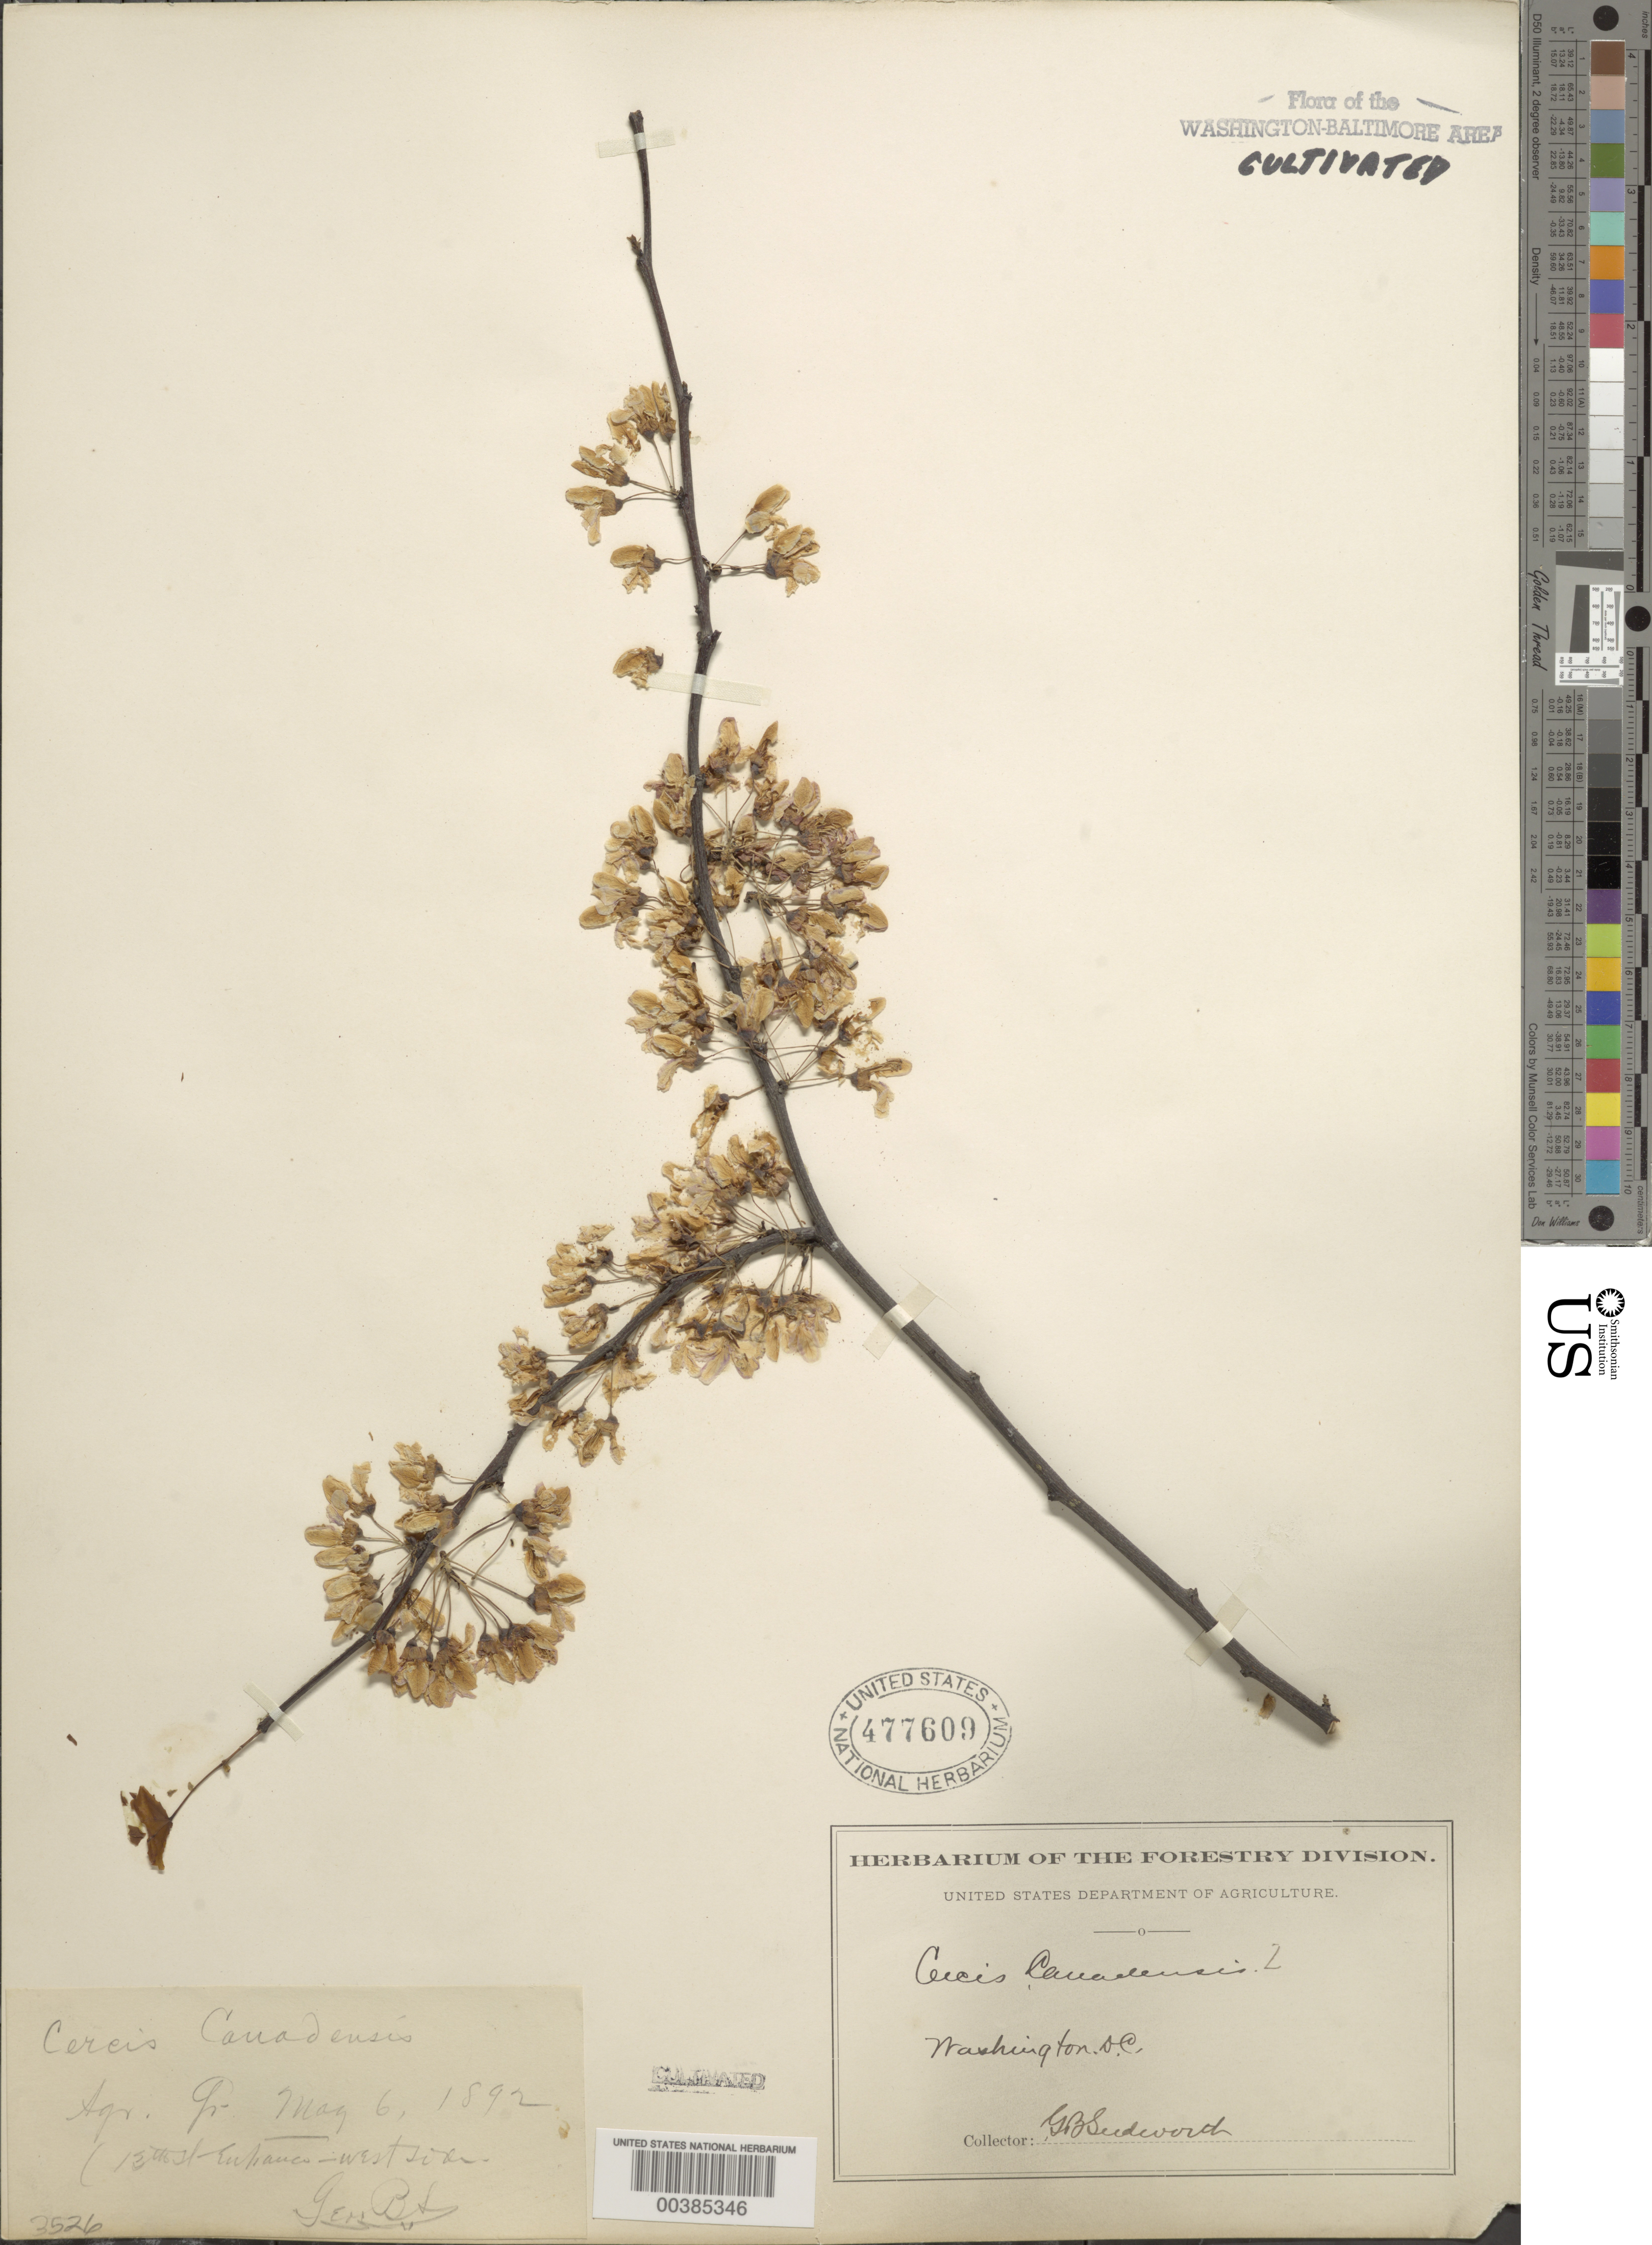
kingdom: Plantae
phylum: Tracheophyta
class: Magnoliopsida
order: Fabales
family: Fabaceae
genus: Cercis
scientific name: Cercis canadensis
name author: L.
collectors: G. B. Sudworth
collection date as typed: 06 May 1892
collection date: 1892-05-06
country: United States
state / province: District of Columbia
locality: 13th Street, Agricultural Gardens, Washington DC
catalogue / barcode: US 477609